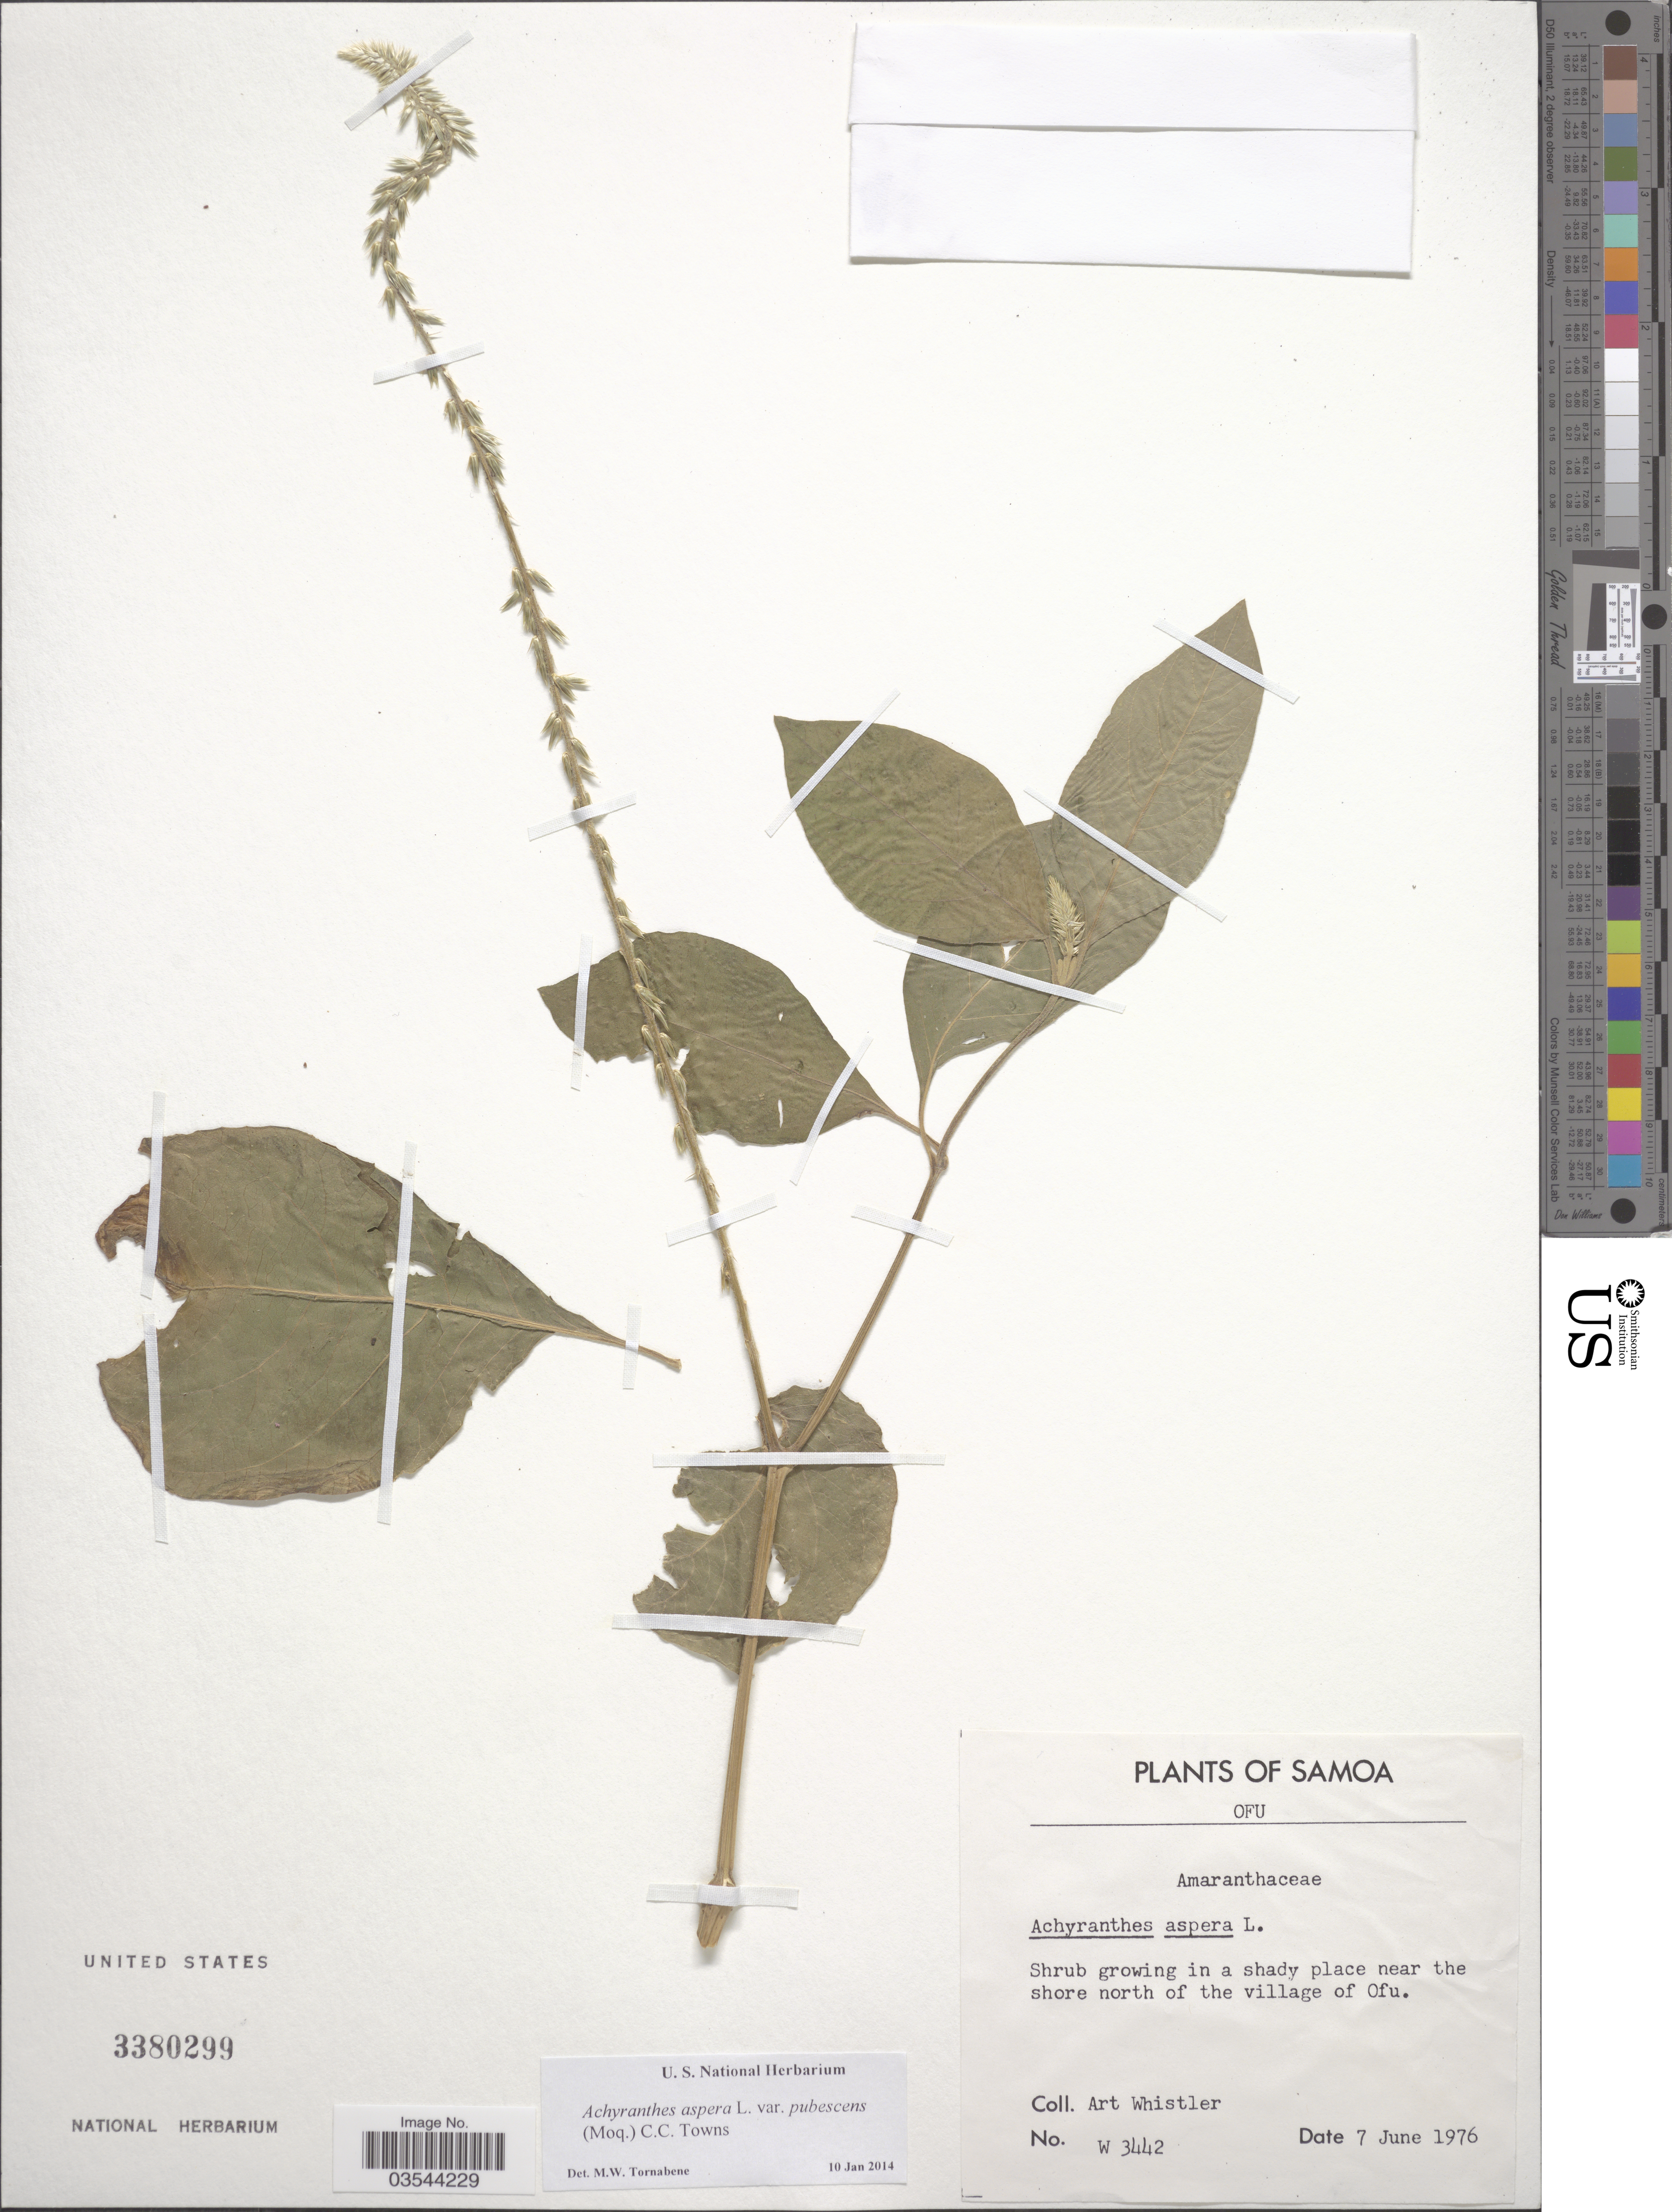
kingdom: Plantae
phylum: Tracheophyta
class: Magnoliopsida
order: Caryophyllales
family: Amaranthaceae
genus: Achyranthes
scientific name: Achyranthes aspera var. pubescens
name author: (Moq.) M. Gómez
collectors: A. Whistler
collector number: W3442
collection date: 1976-06-07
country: American Samoa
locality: Samoa, Ofu. In a shady place near the shore north of the village of Ofu.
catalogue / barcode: US 3380299